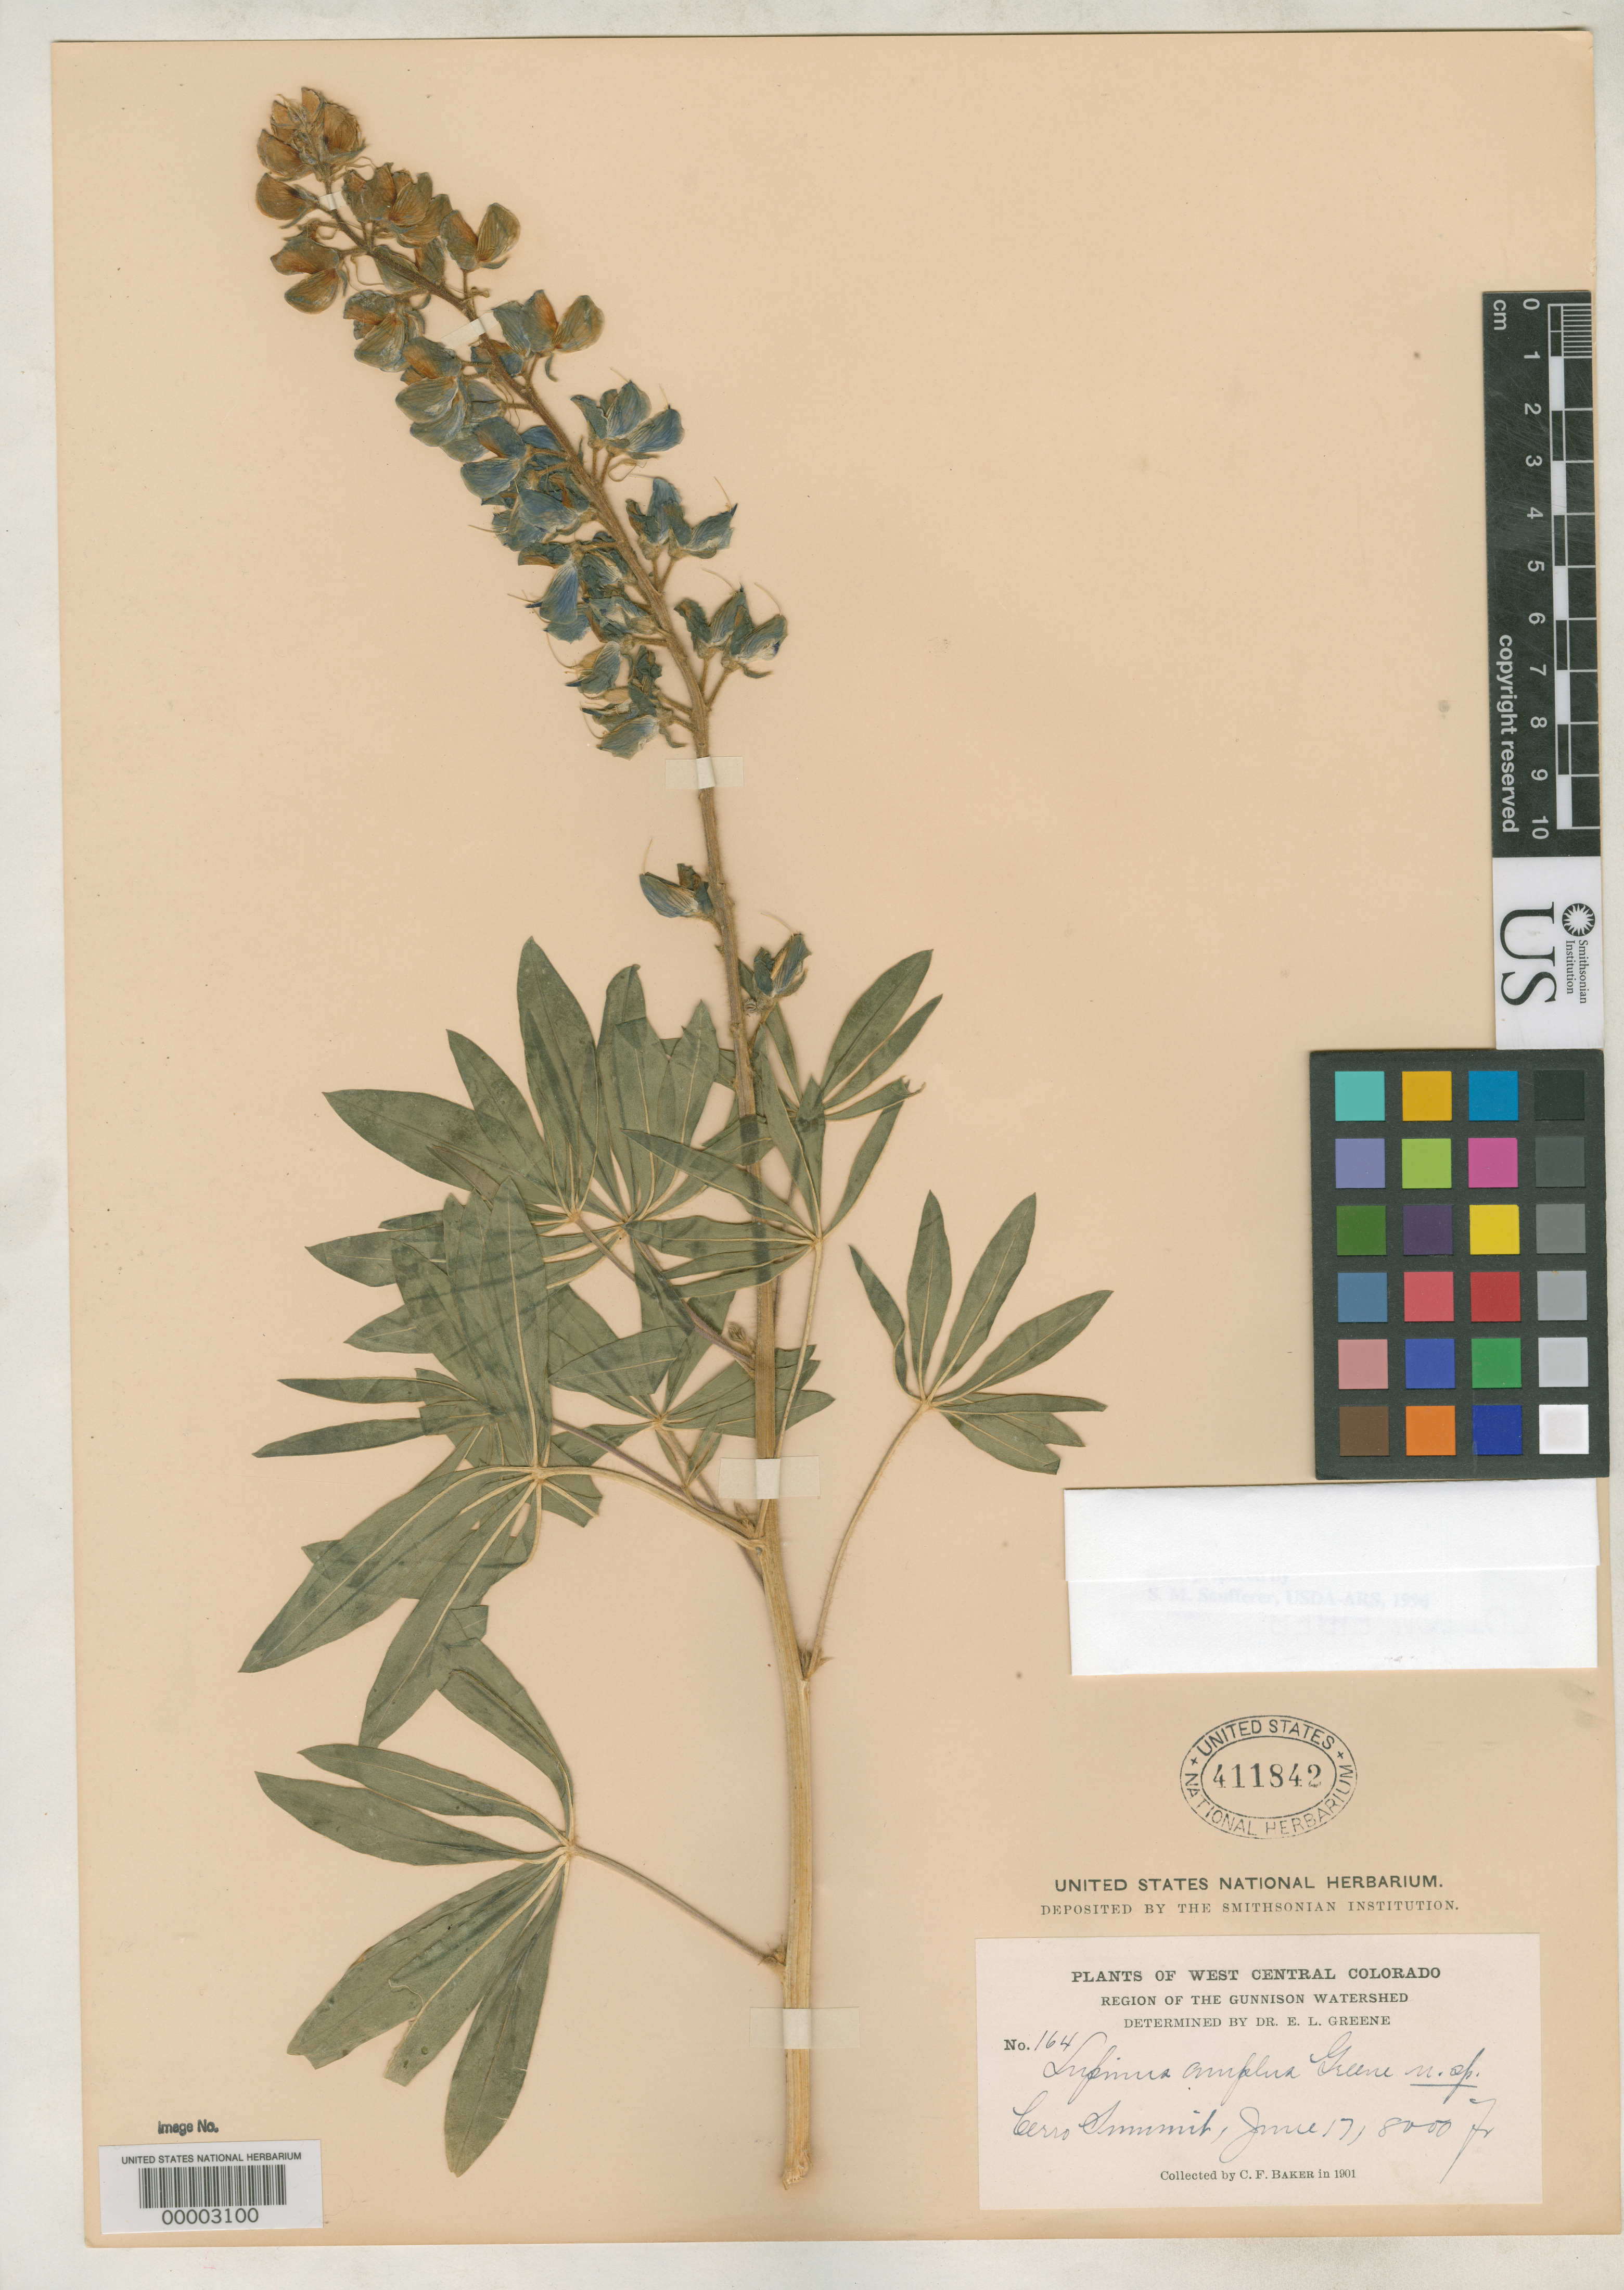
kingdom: Plantae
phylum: Tracheophyta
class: Magnoliopsida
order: Fabales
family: Fabaceae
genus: Lupinus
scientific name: Lupinus amplus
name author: Greene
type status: Isotype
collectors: C. F. Baker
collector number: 164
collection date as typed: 17 Jun 1901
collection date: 1901-06-17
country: United States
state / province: Colorado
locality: Cerro summit, region of Gunnison Watershed.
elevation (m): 2438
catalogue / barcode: US 411842